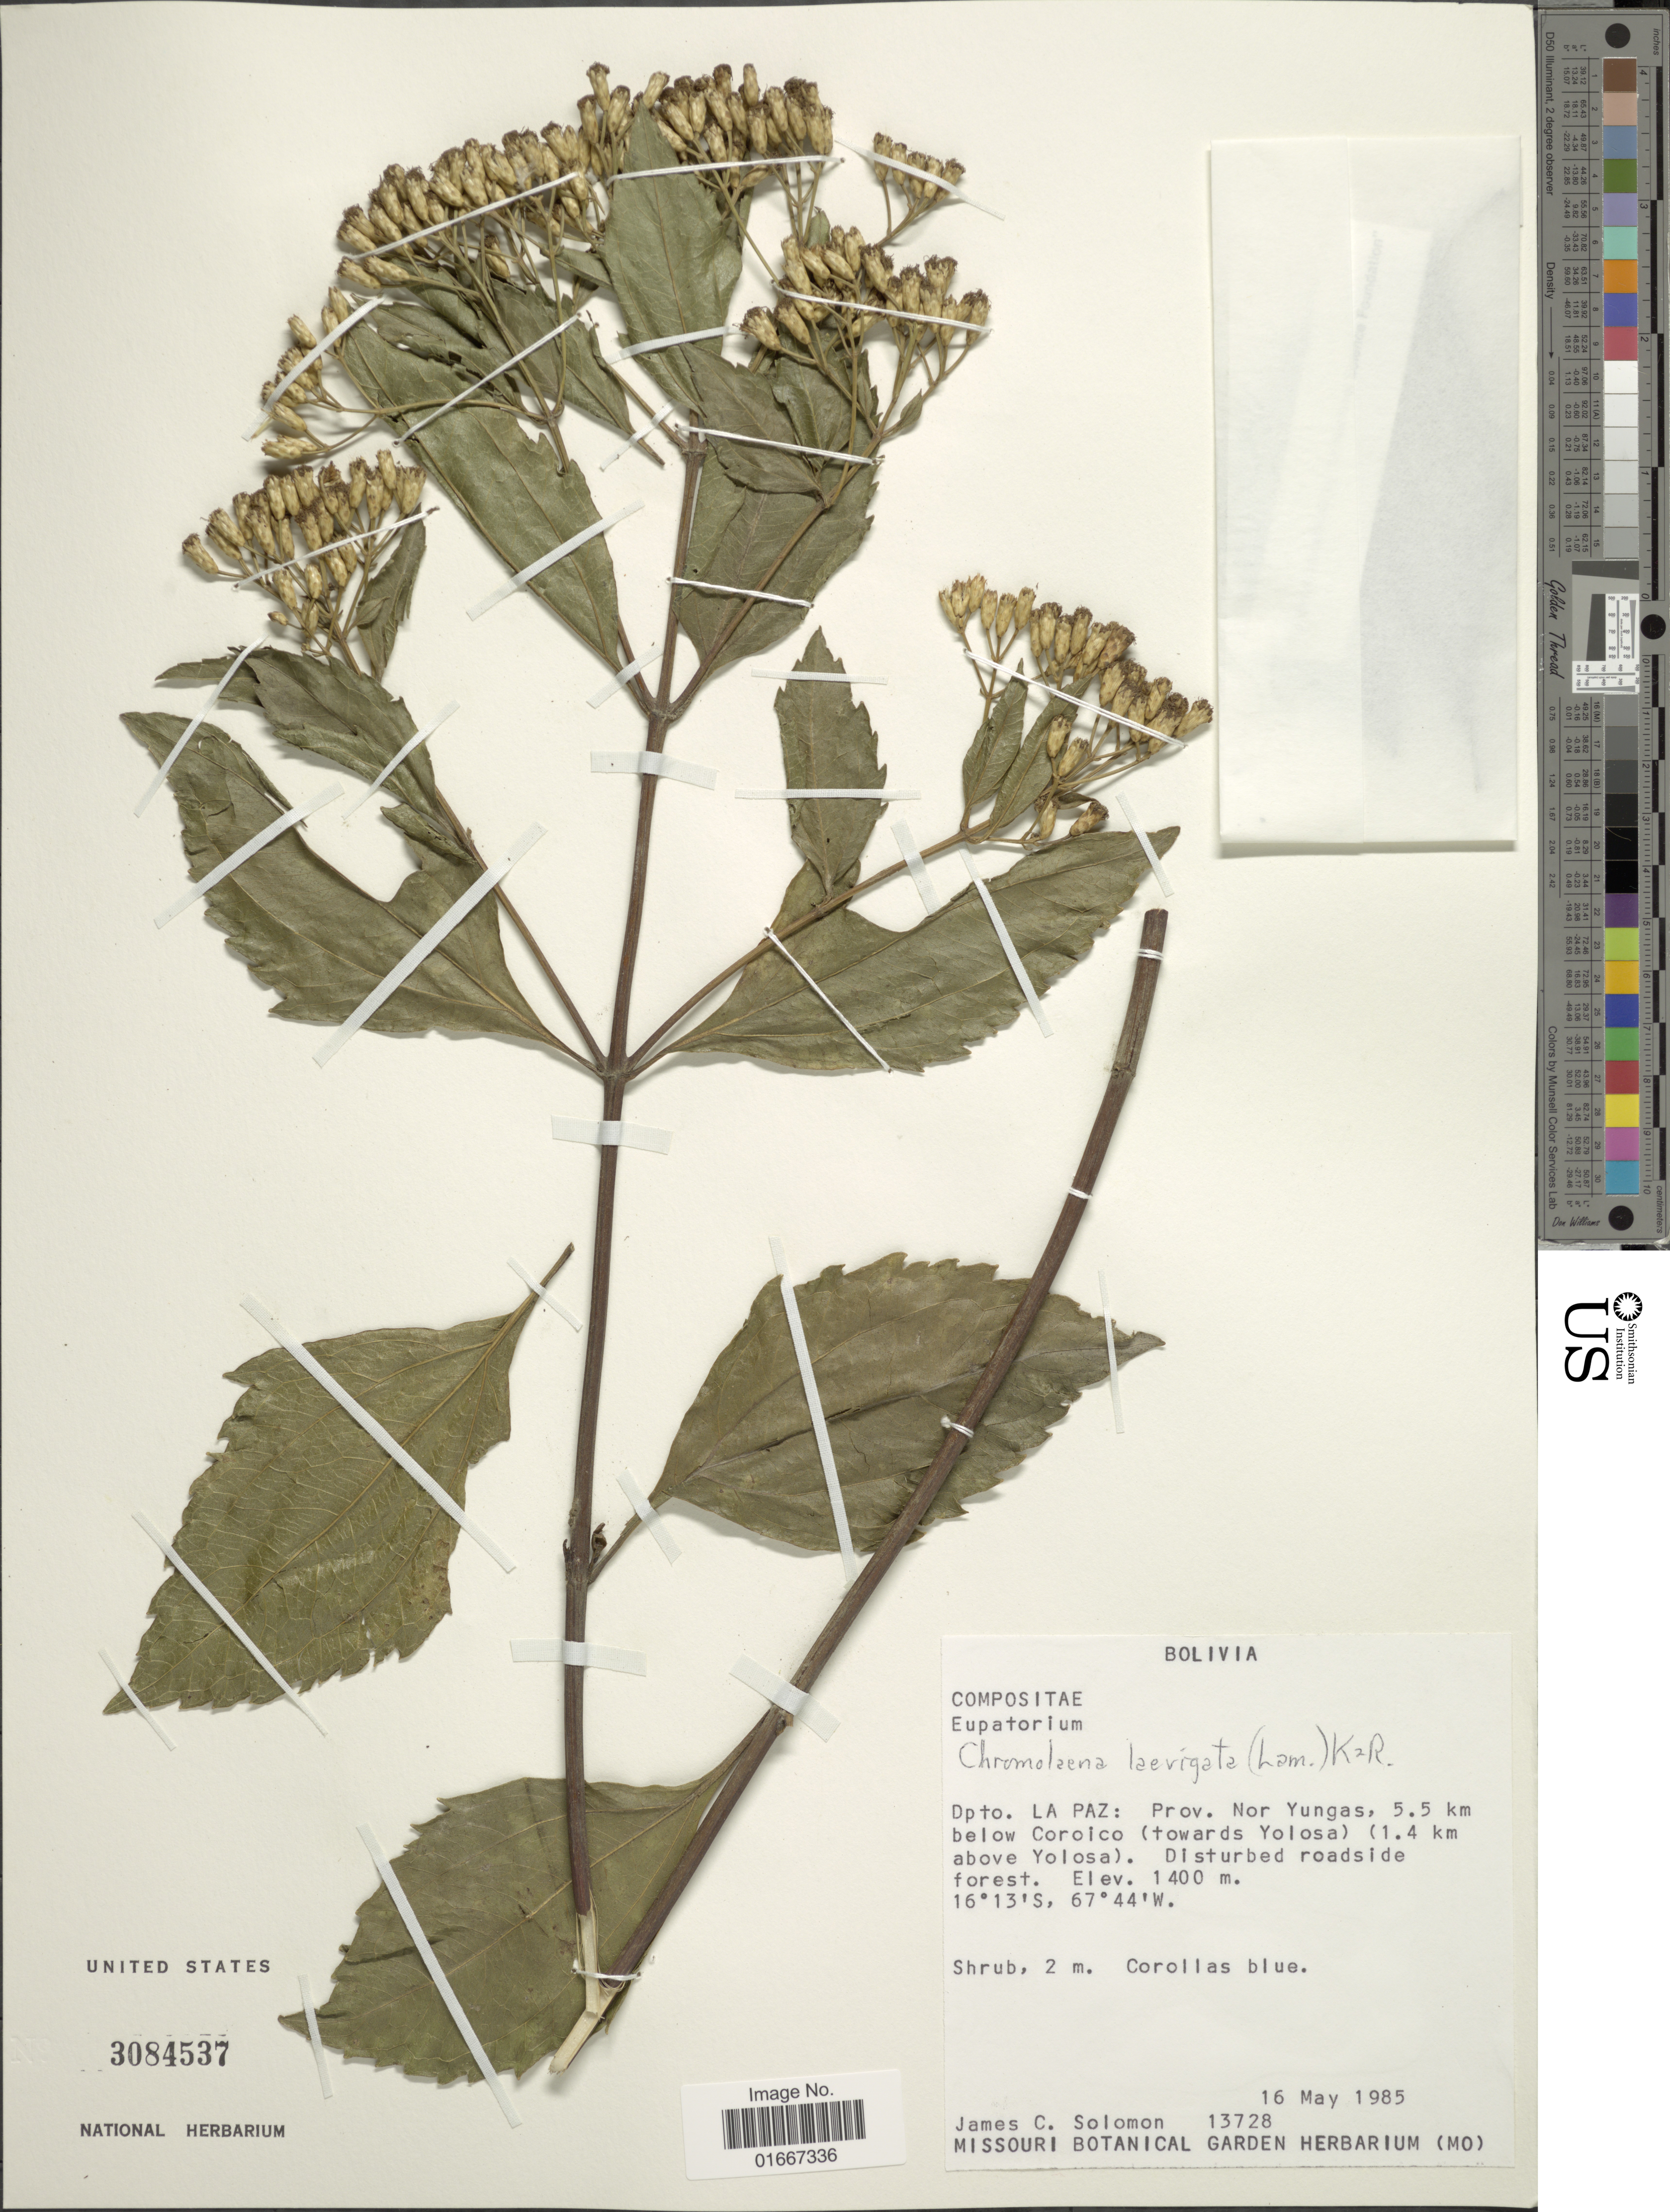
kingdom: Plantae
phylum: Tracheophyta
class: Magnoliopsida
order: Asterales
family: Asteraceae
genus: Chromolaena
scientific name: Chromolaena laevigata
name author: (Lam.) R.M. King & H. Rob.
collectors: J. C. Solomon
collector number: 13728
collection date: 1985-05-16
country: Bolivia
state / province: La Paz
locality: Prov. Nor Yungas, 5.5 km below Coroico (towards Yolosa) (1.4 km above Yolosa). Disturbed roadside forest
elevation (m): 1400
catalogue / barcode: US 3084537